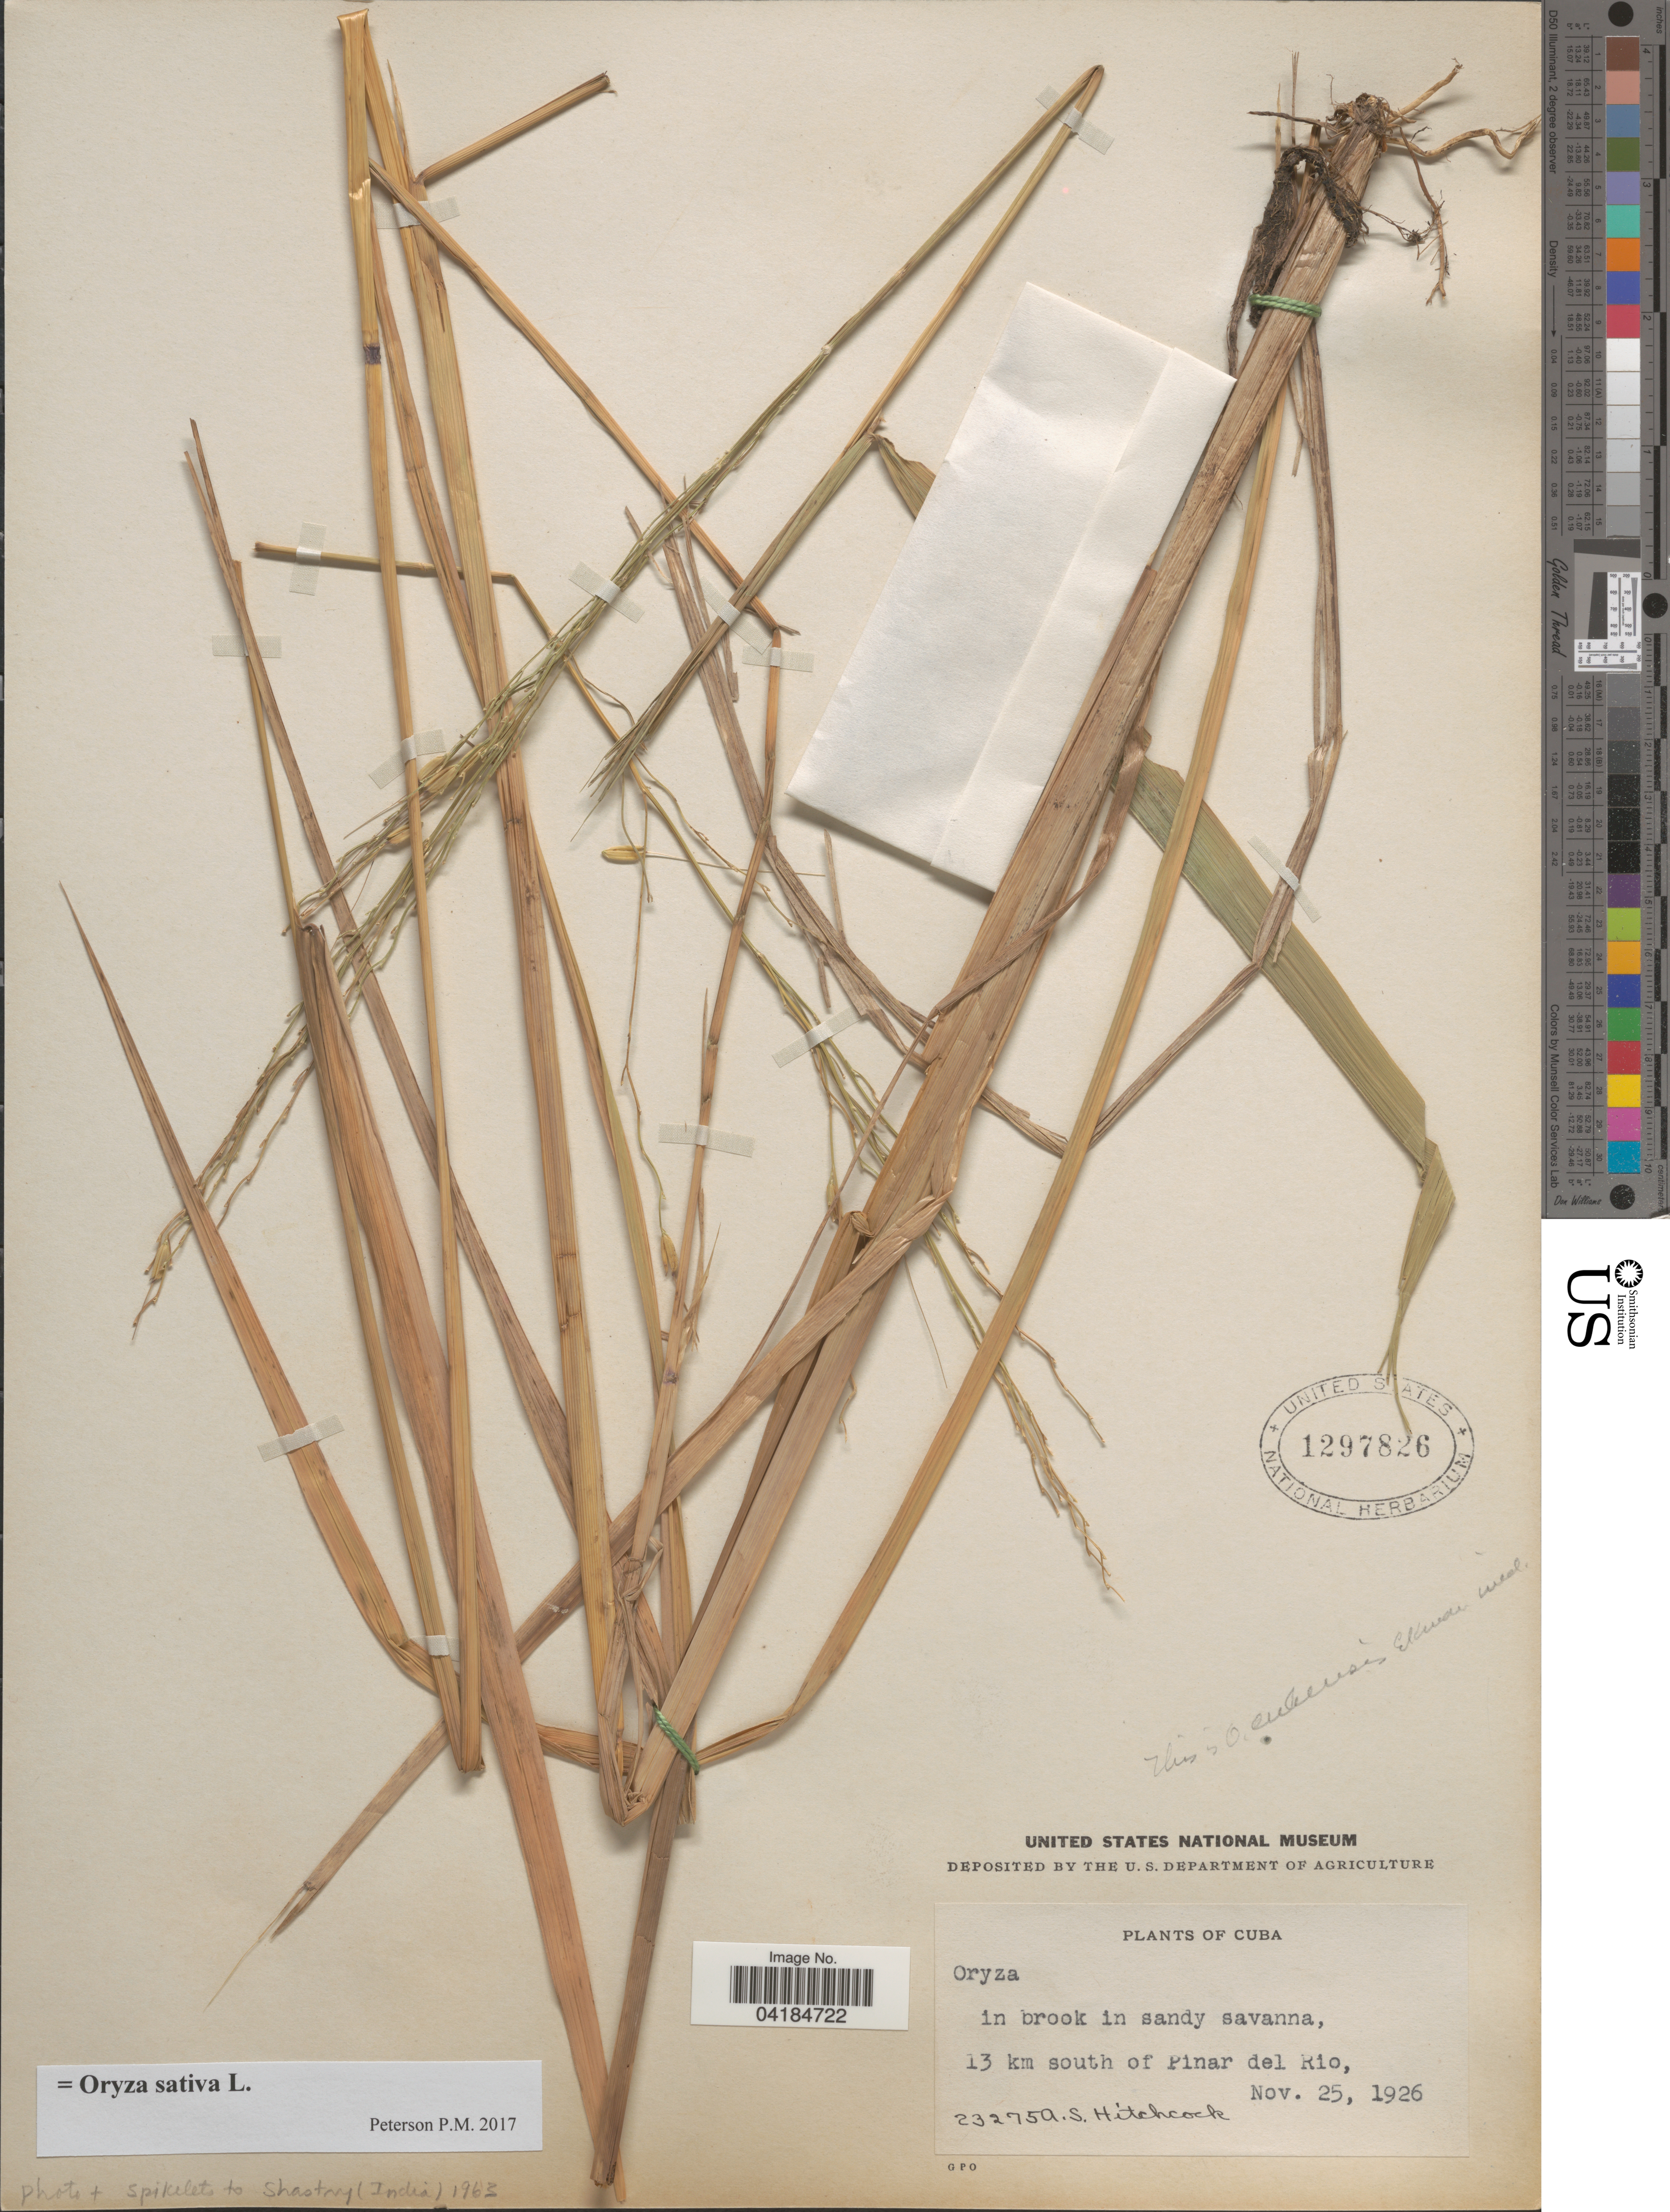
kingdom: Plantae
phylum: Tracheophyta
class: Liliopsida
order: Poales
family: Poaceae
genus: Oryza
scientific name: Oryza sativa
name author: L.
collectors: A. S. Hitchcock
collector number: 23275a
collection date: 1926-11-25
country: Cuba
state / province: Pinar del Río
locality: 13 km south of Pinar del Rio.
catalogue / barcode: US 1297826